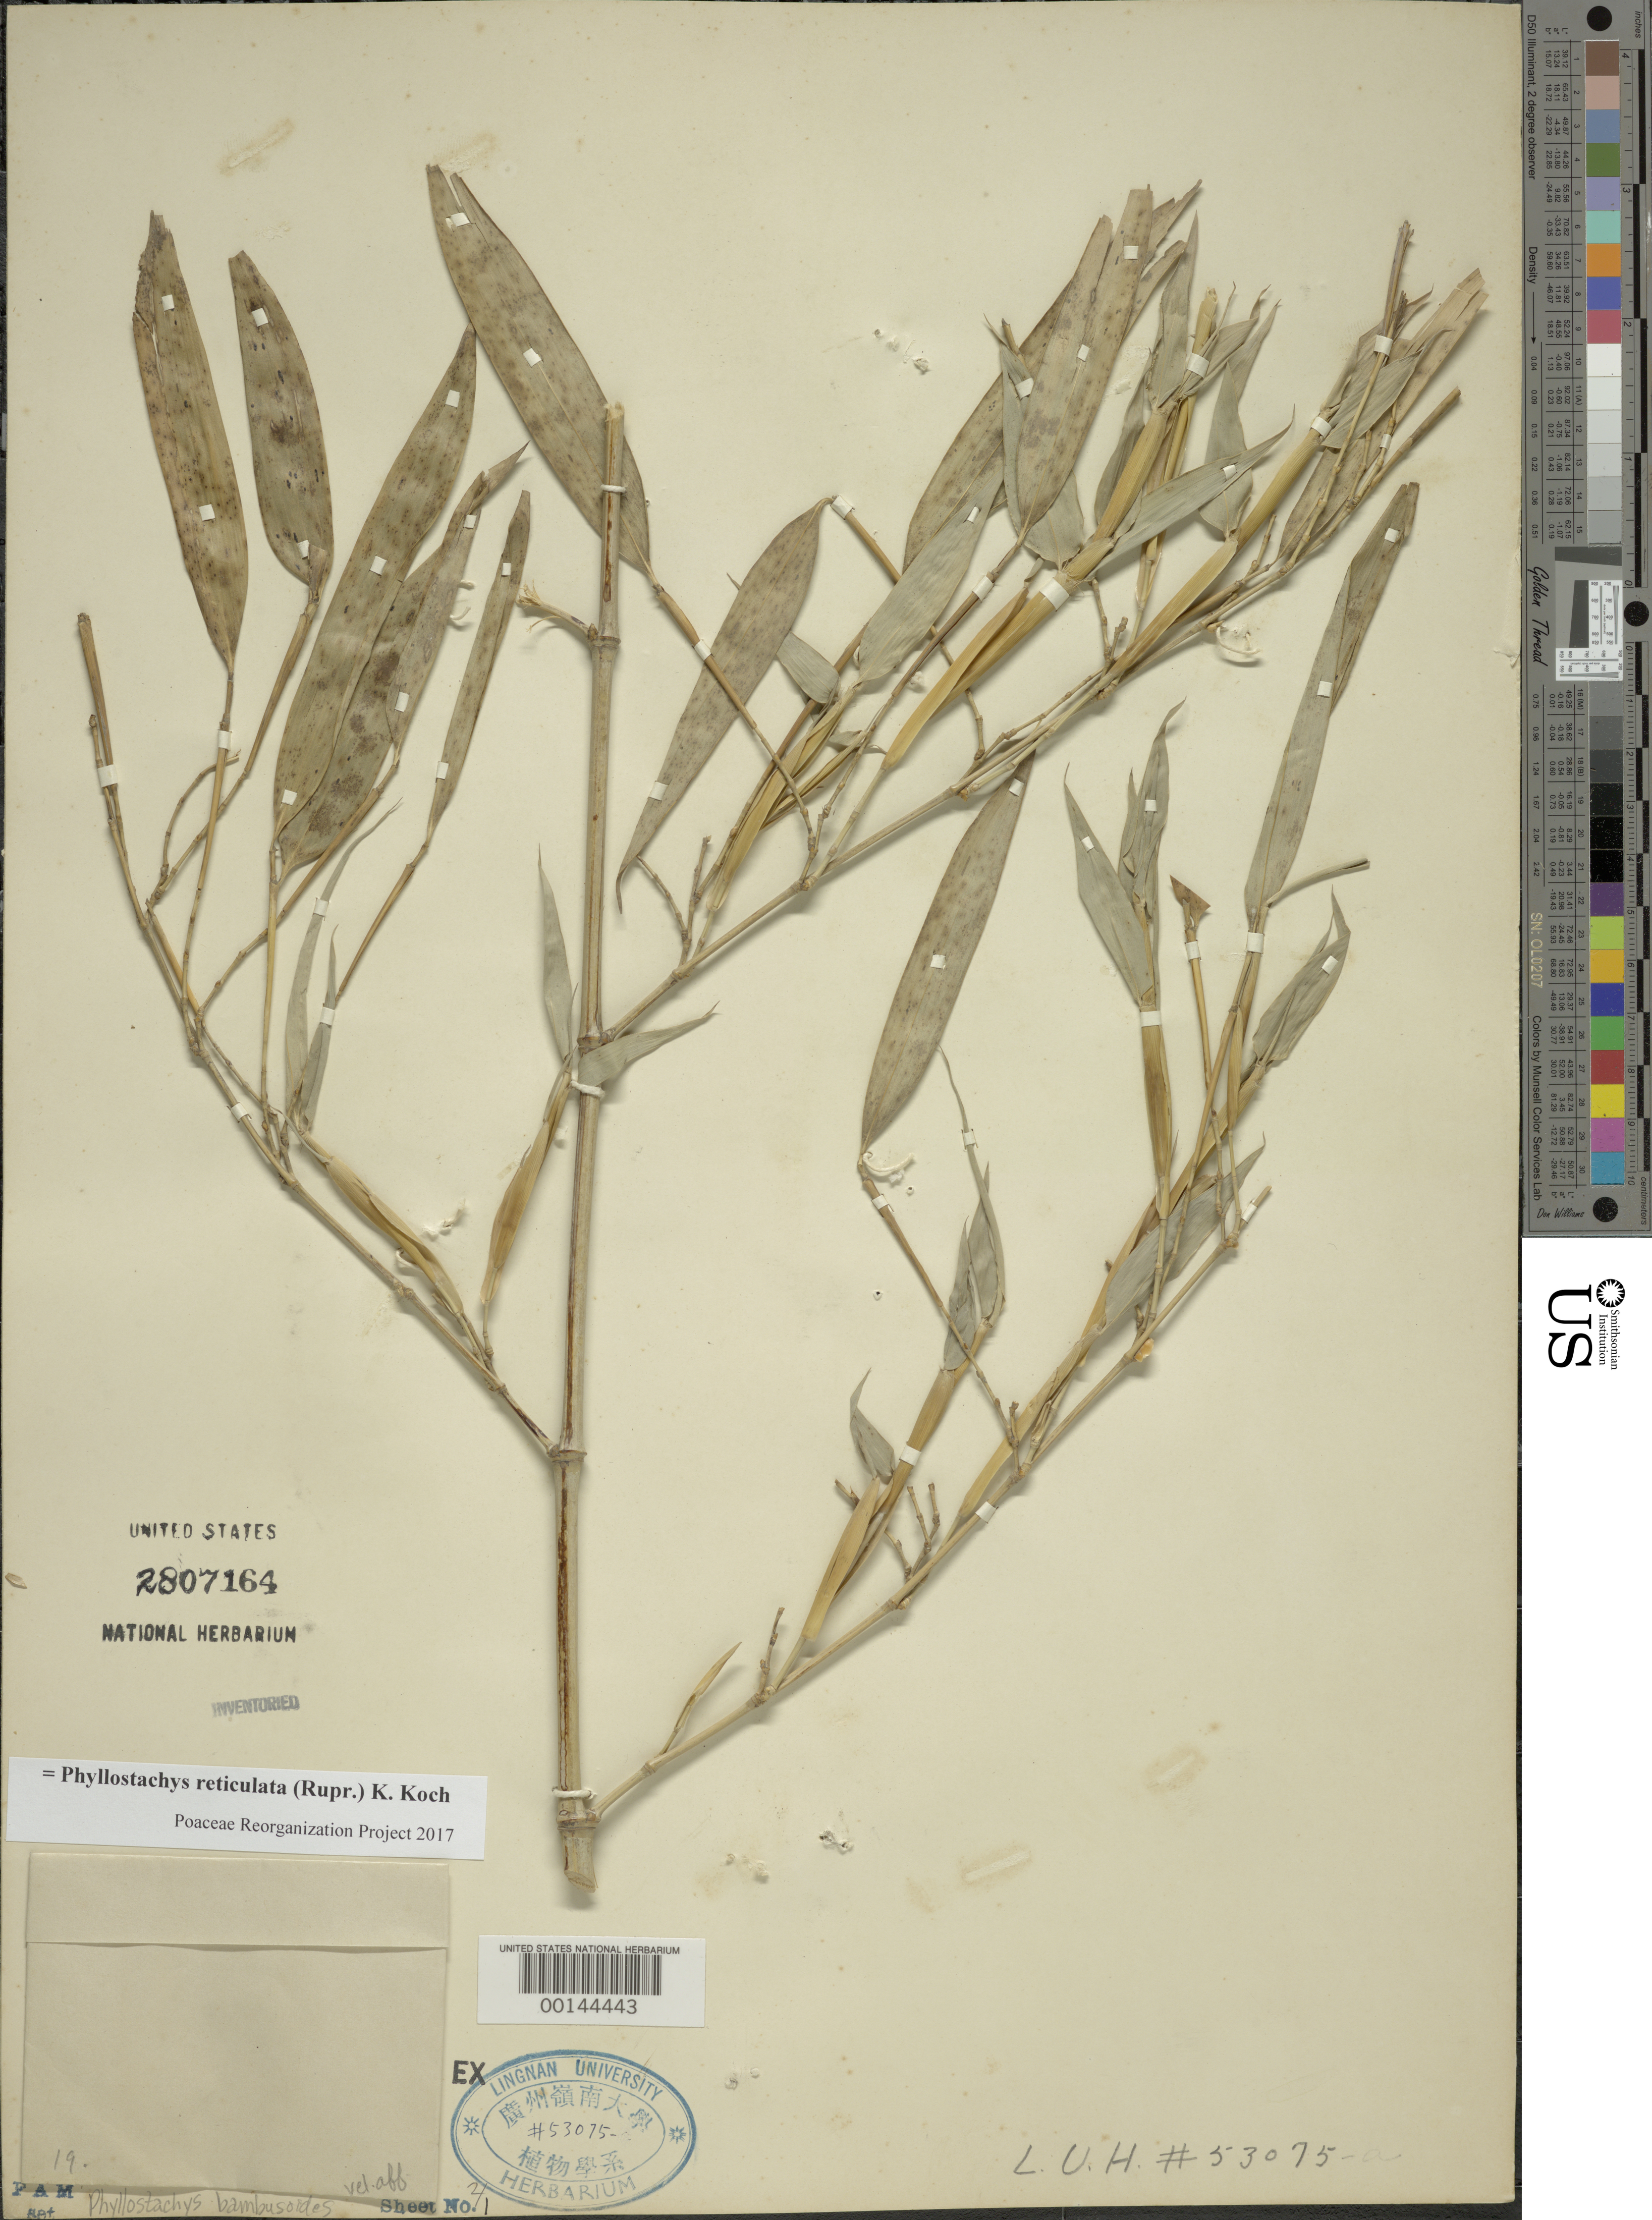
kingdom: Plantae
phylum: Tracheophyta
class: Liliopsida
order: Poales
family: Poaceae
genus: Phyllostachys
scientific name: Phyllostachys reticulata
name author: (Rupr.) K. Koch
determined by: Poaceae Reorganization Project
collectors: C. Tso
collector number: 664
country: China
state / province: Jiangsu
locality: Kiangsu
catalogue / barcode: US 2807164